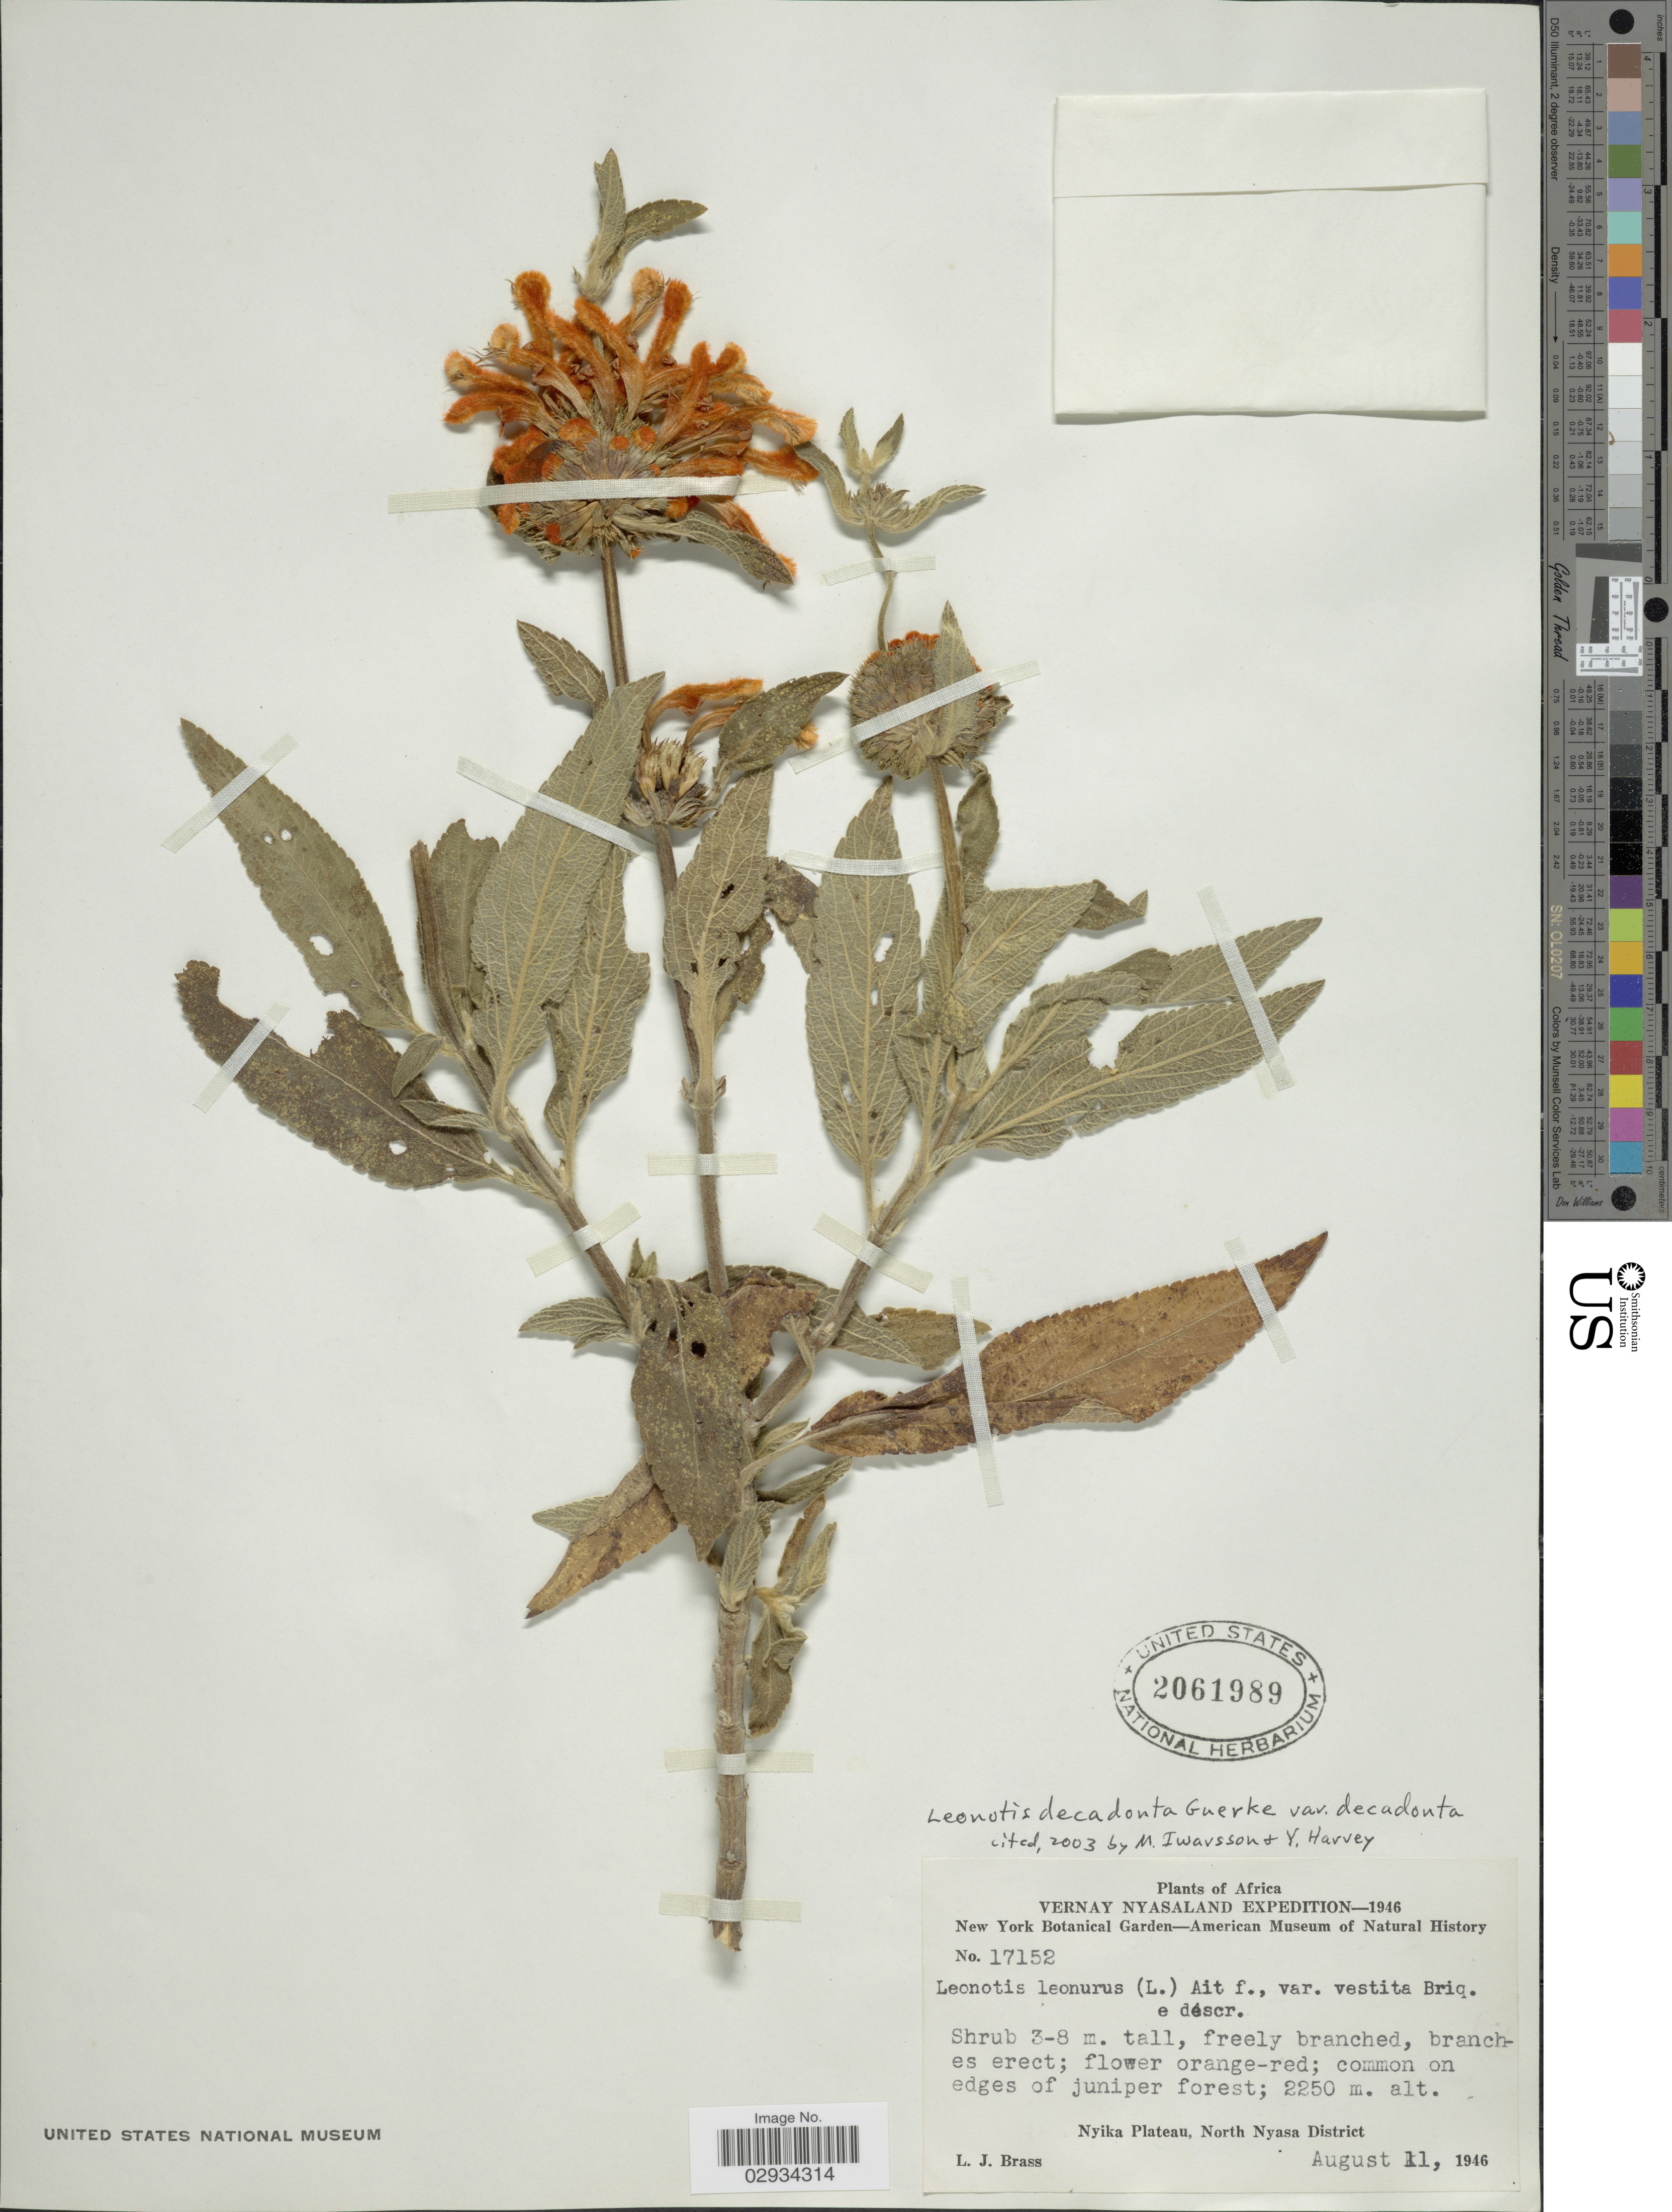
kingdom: Plantae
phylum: Tracheophyta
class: Magnoliopsida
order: Lamiales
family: Lamiaceae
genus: Leonotis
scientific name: Leonotis decadonta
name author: Gürke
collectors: L. J. Brass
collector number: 17152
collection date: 1946-08-11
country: Malawi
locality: Vernay Nyasaland. Nyika Plateau, North Nyasa District.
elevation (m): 2250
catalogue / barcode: US 2061989